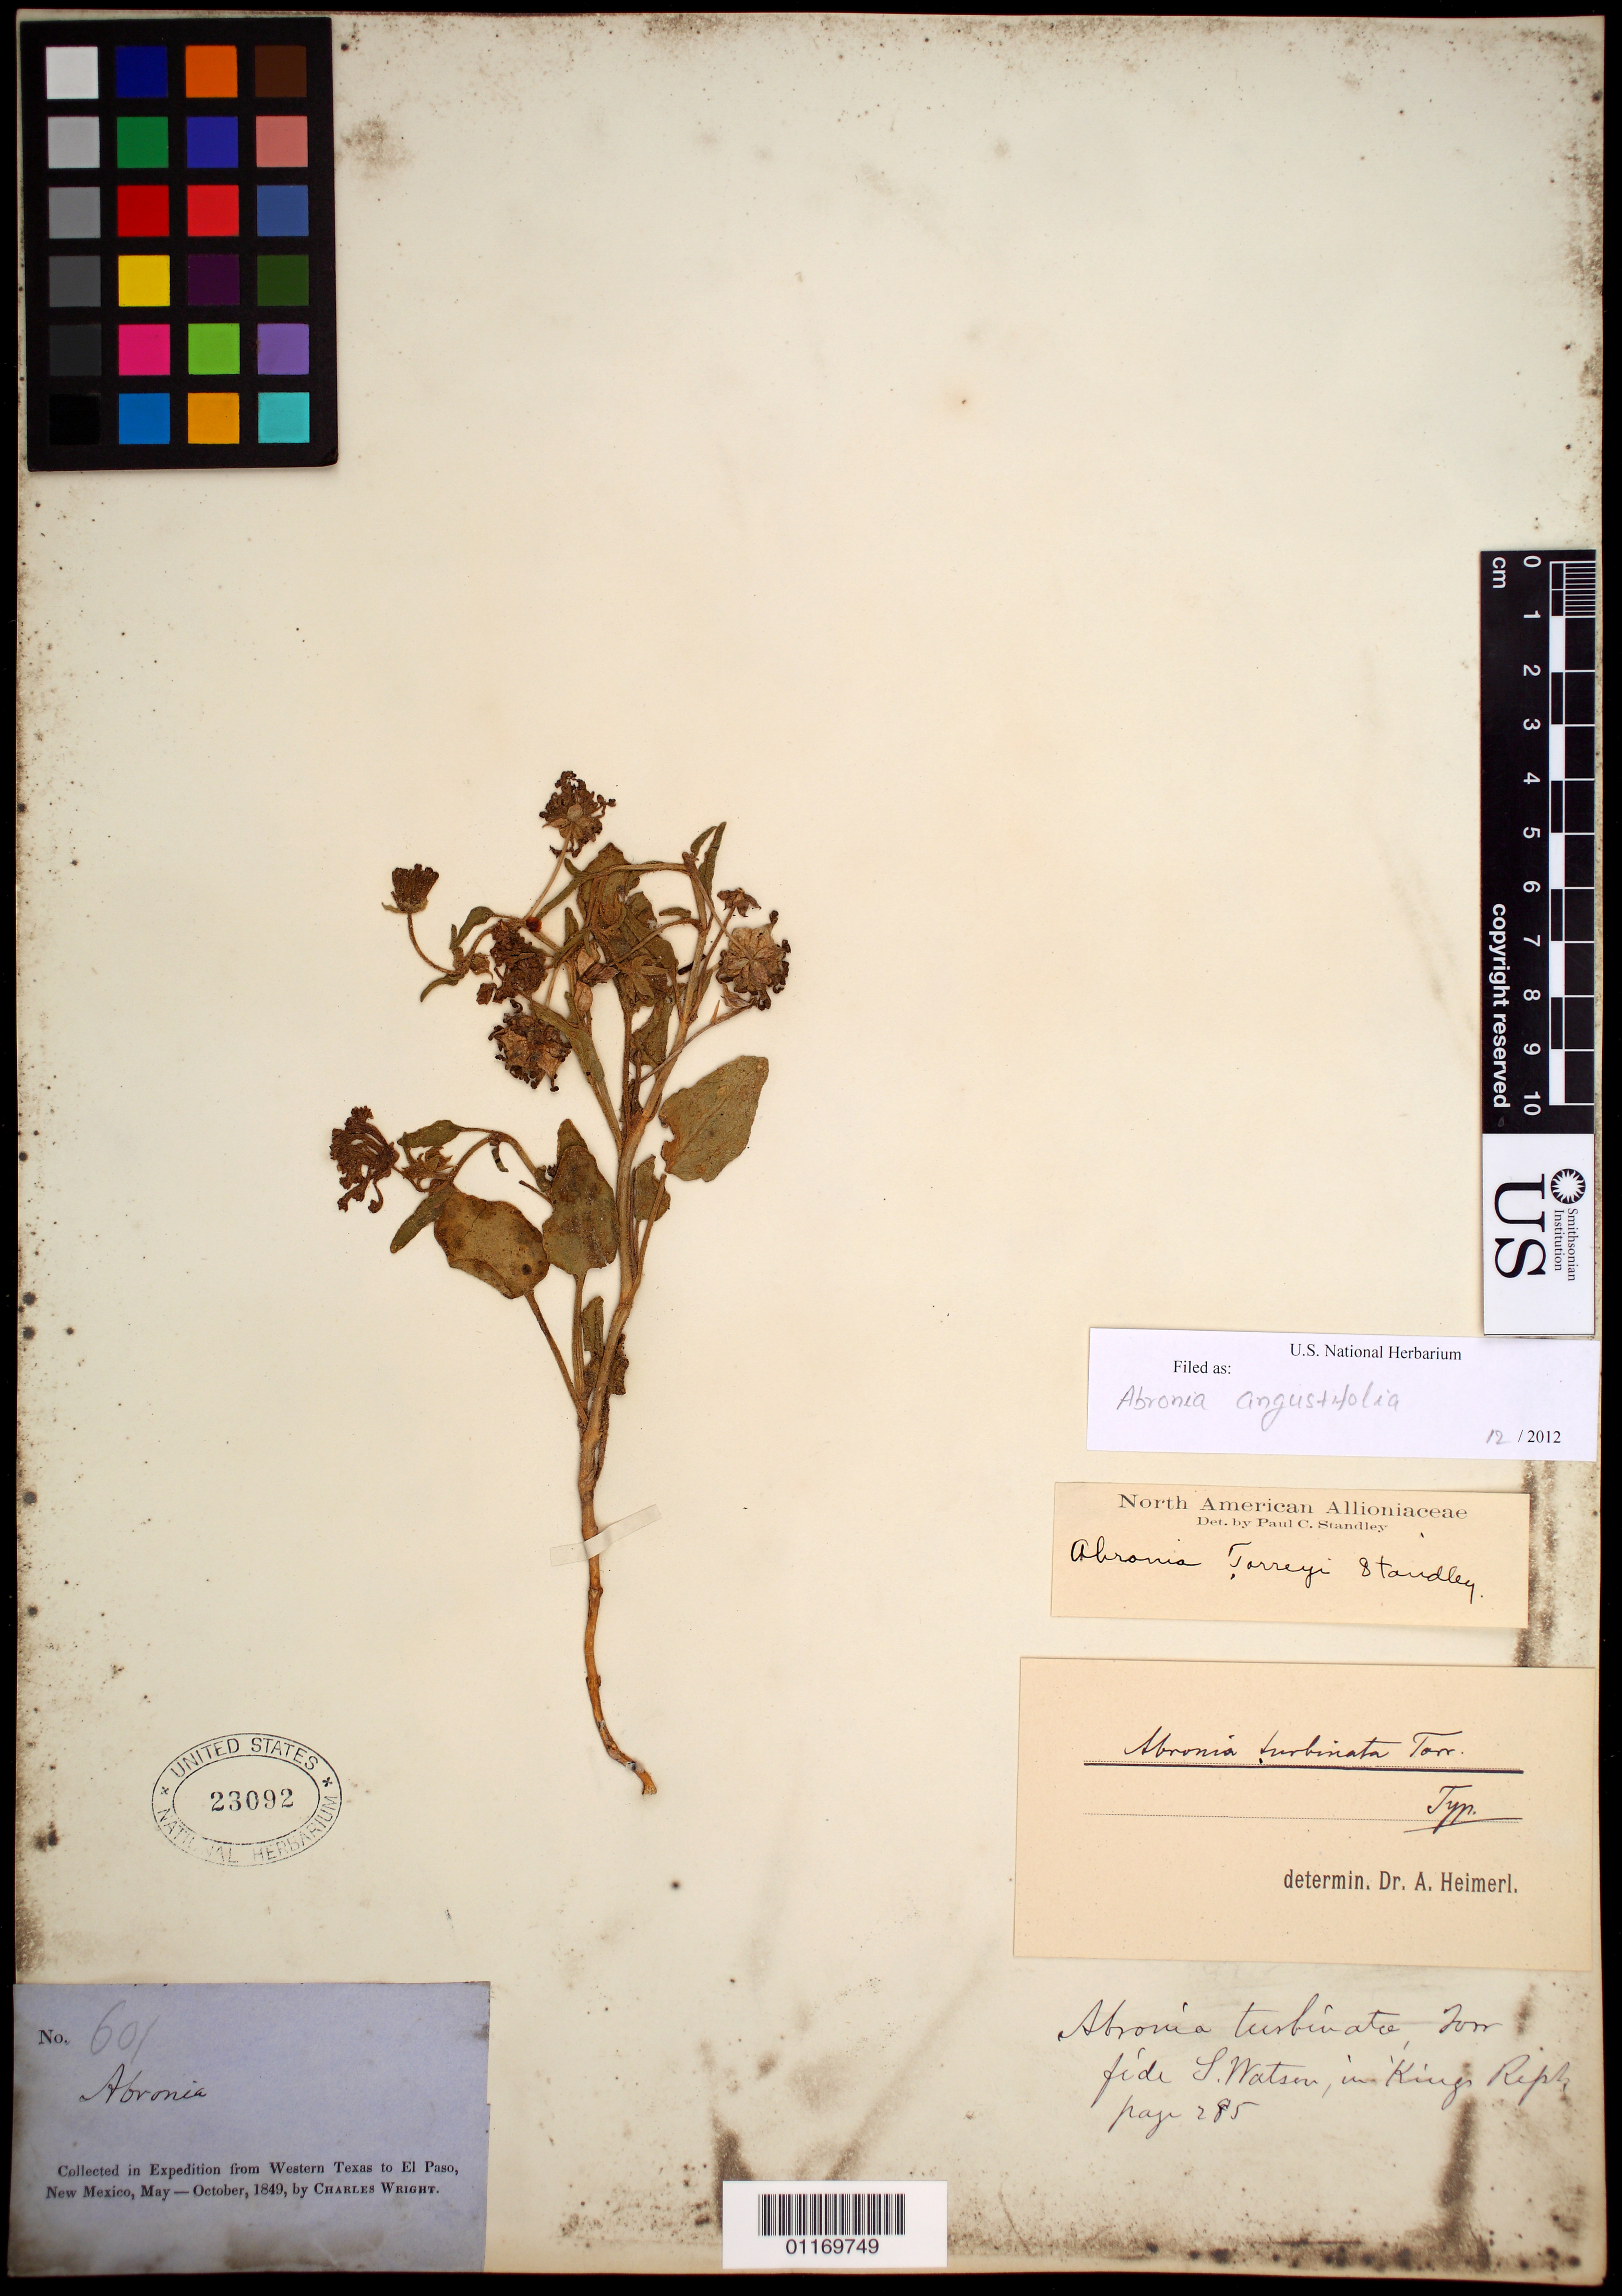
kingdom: Plantae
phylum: Tracheophyta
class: Magnoliopsida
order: Caryophyllales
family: Nyctaginaceae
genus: Abronia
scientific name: Abronia angustifolia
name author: Greene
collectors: C. Wright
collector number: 601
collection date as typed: May 1849 to -- Oct 1849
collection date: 1849-05/1849-10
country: United States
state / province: New Mexico / Texas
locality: From Western Texas to El Paso, New Mexico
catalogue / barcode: US 23092